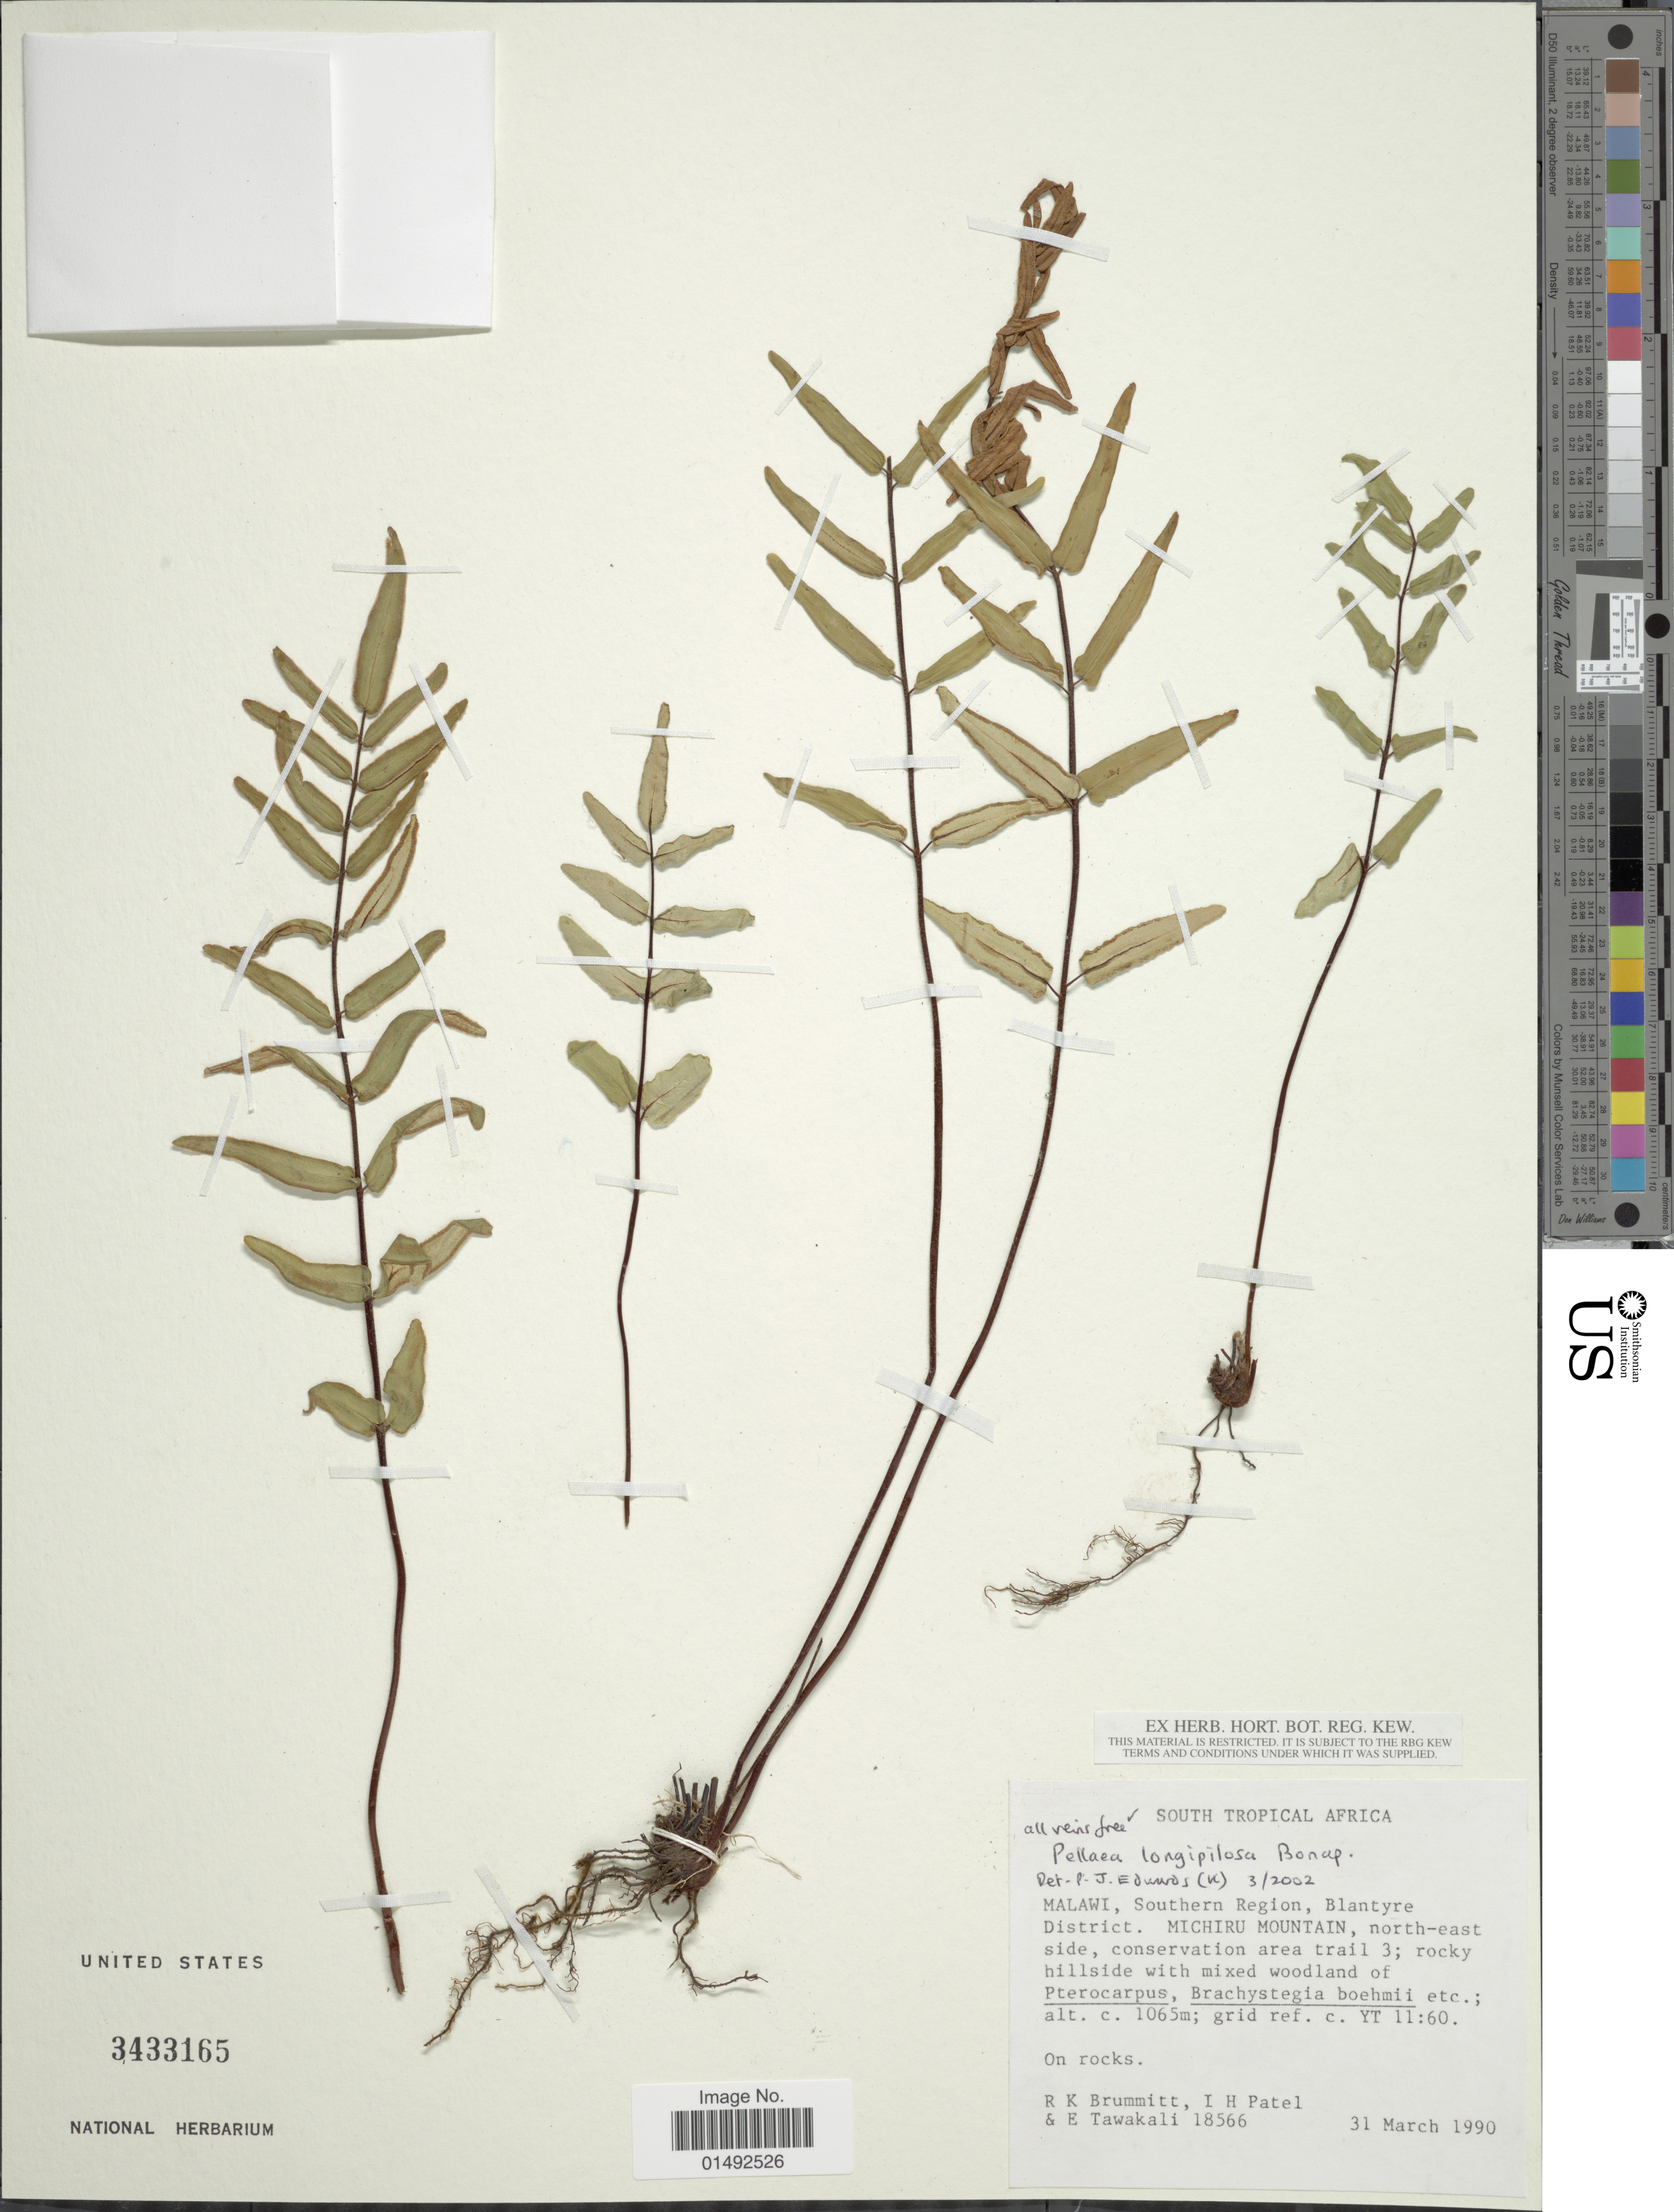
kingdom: Plantae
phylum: Tracheophyta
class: Polypodiopsida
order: Polypodiales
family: Pteridaceae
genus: Pellaea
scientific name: Pellaea longipilosa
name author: Bonap.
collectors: R. Brummitt, I. Patel & E. Tawakali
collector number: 18566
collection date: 1990-03-31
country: South Africa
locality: South Tropical Africa, malawi,Southern Region, Blantyre District. Michiru Mountain, north-east side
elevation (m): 1065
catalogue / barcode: US 3433165